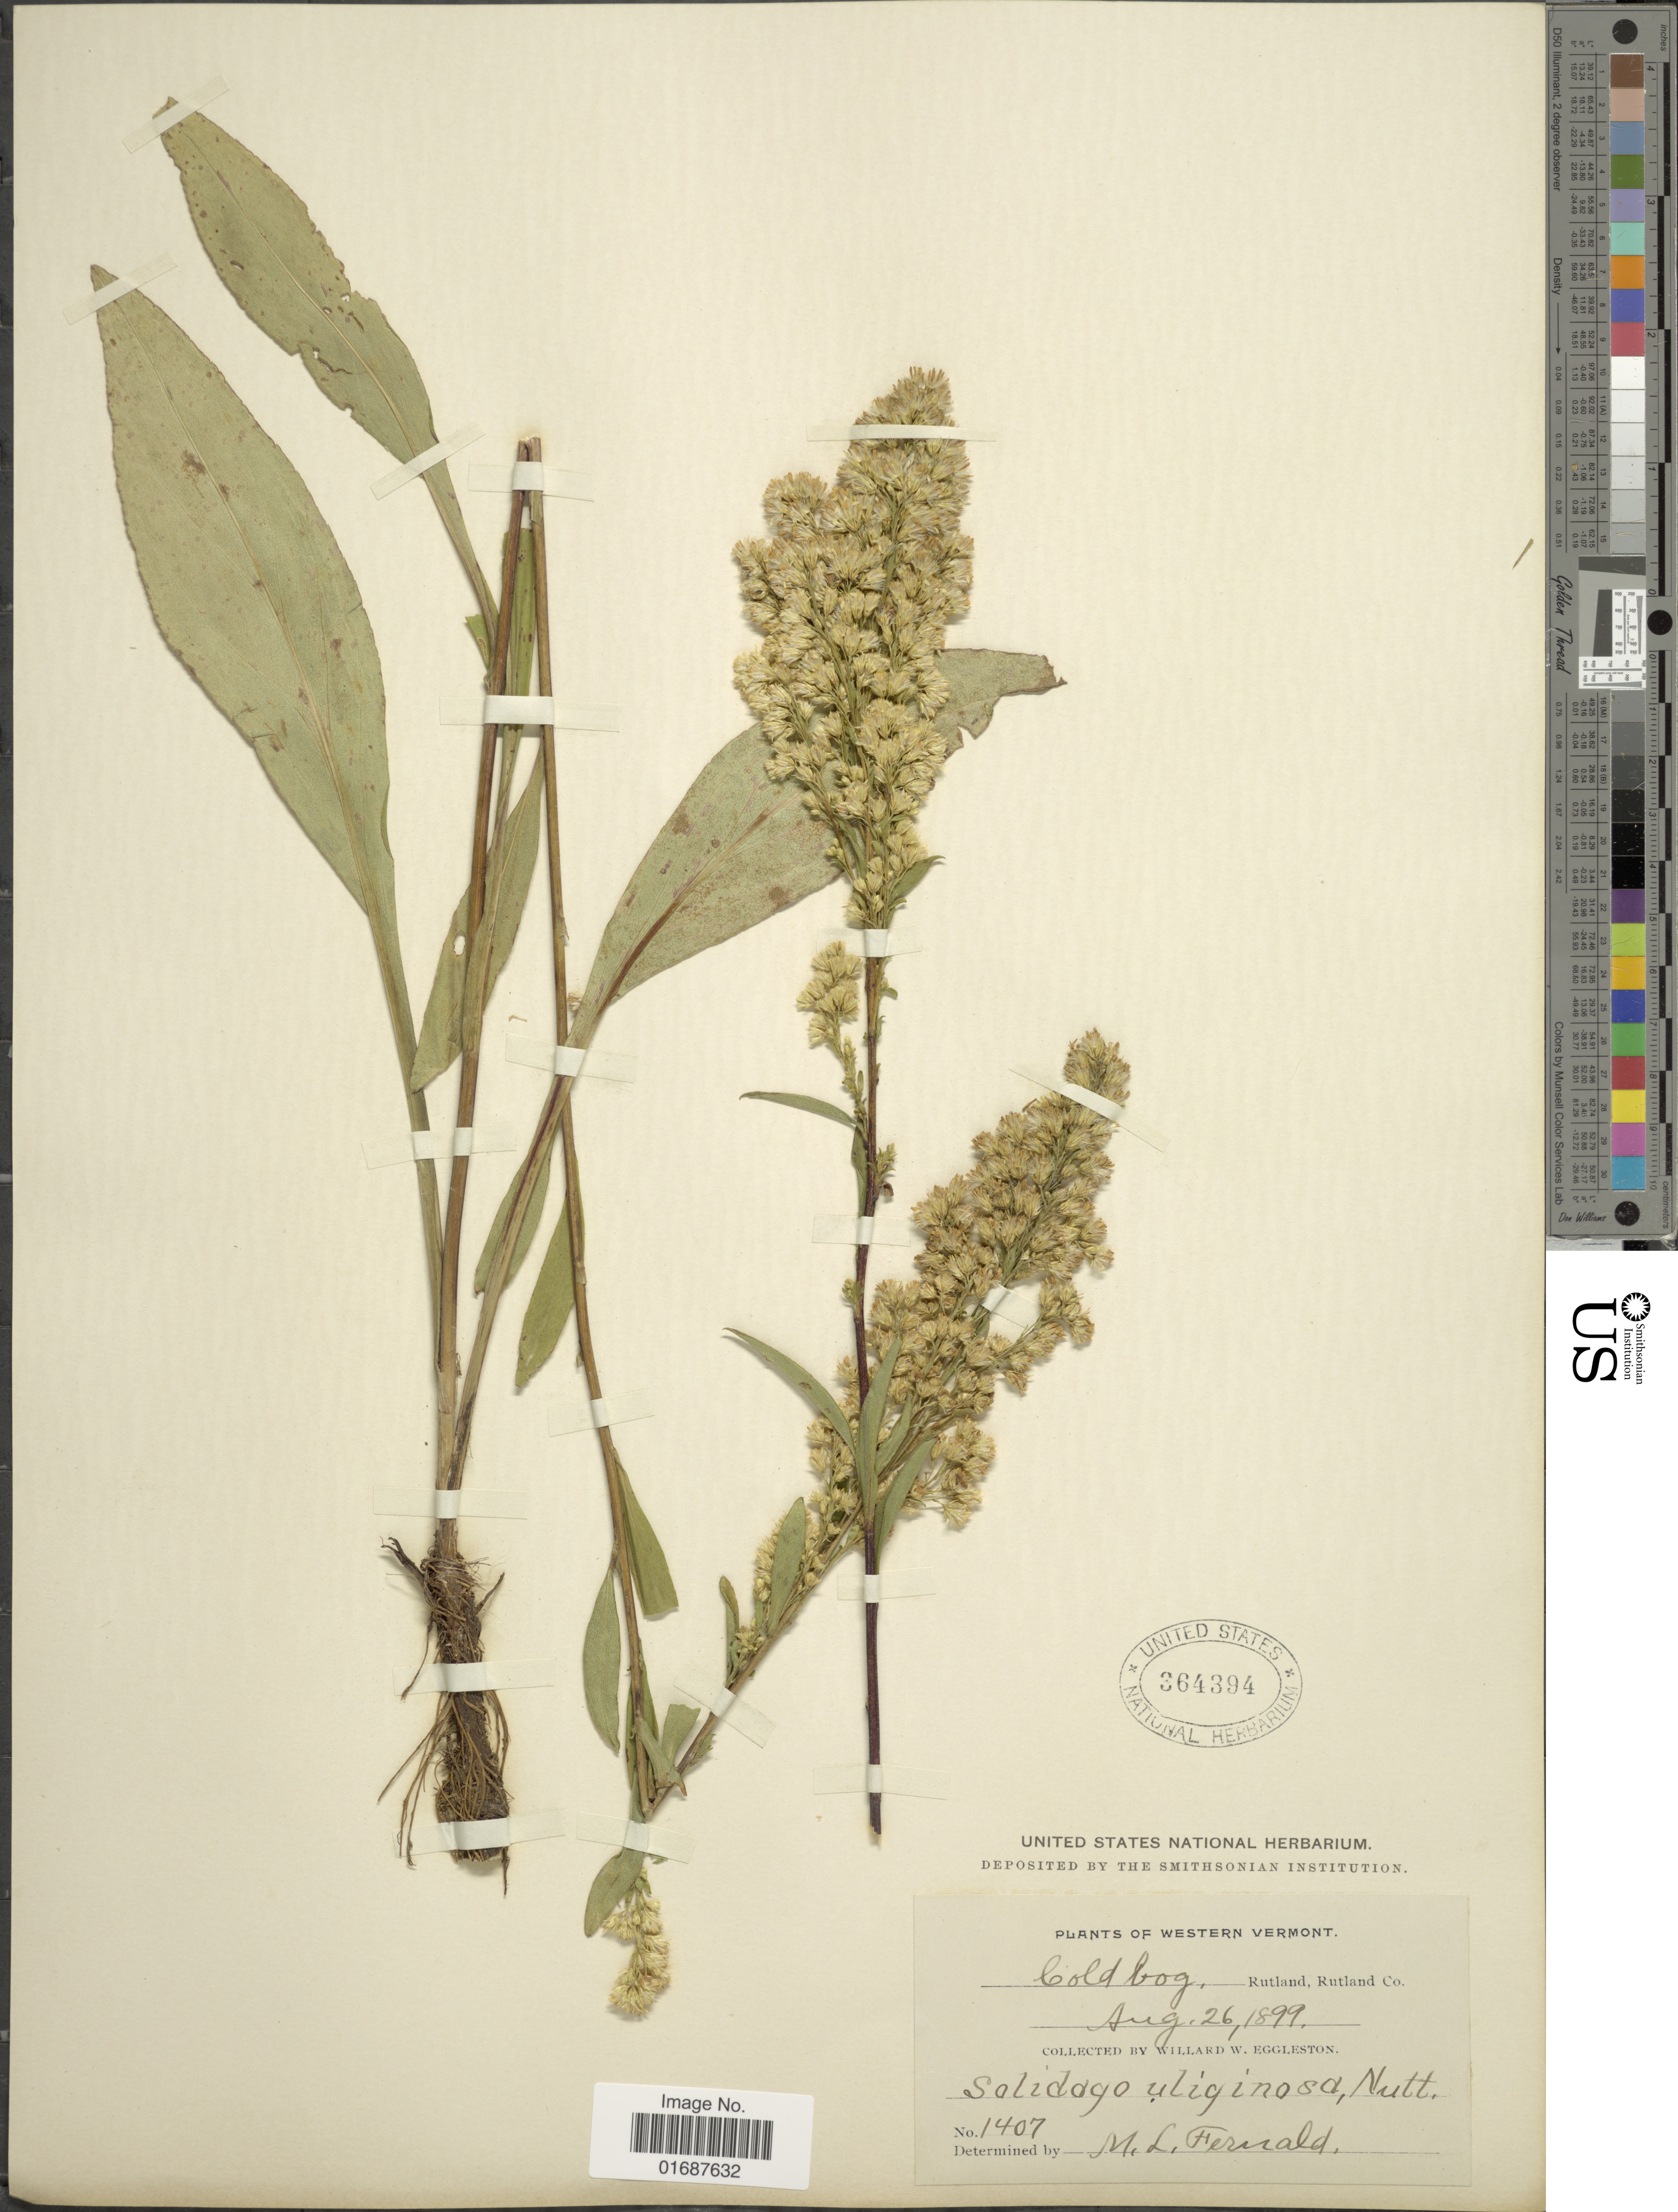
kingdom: Plantae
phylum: Tracheophyta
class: Magnoliopsida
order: Asterales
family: Asteraceae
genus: Solidago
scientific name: Solidago uliginosa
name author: Nutt.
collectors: W. W. Eggleston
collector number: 1407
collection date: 1899-08-26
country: United States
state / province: Vermont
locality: Western Vermont. Goldbog, Rutland, Rutland Co.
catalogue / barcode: US 364394